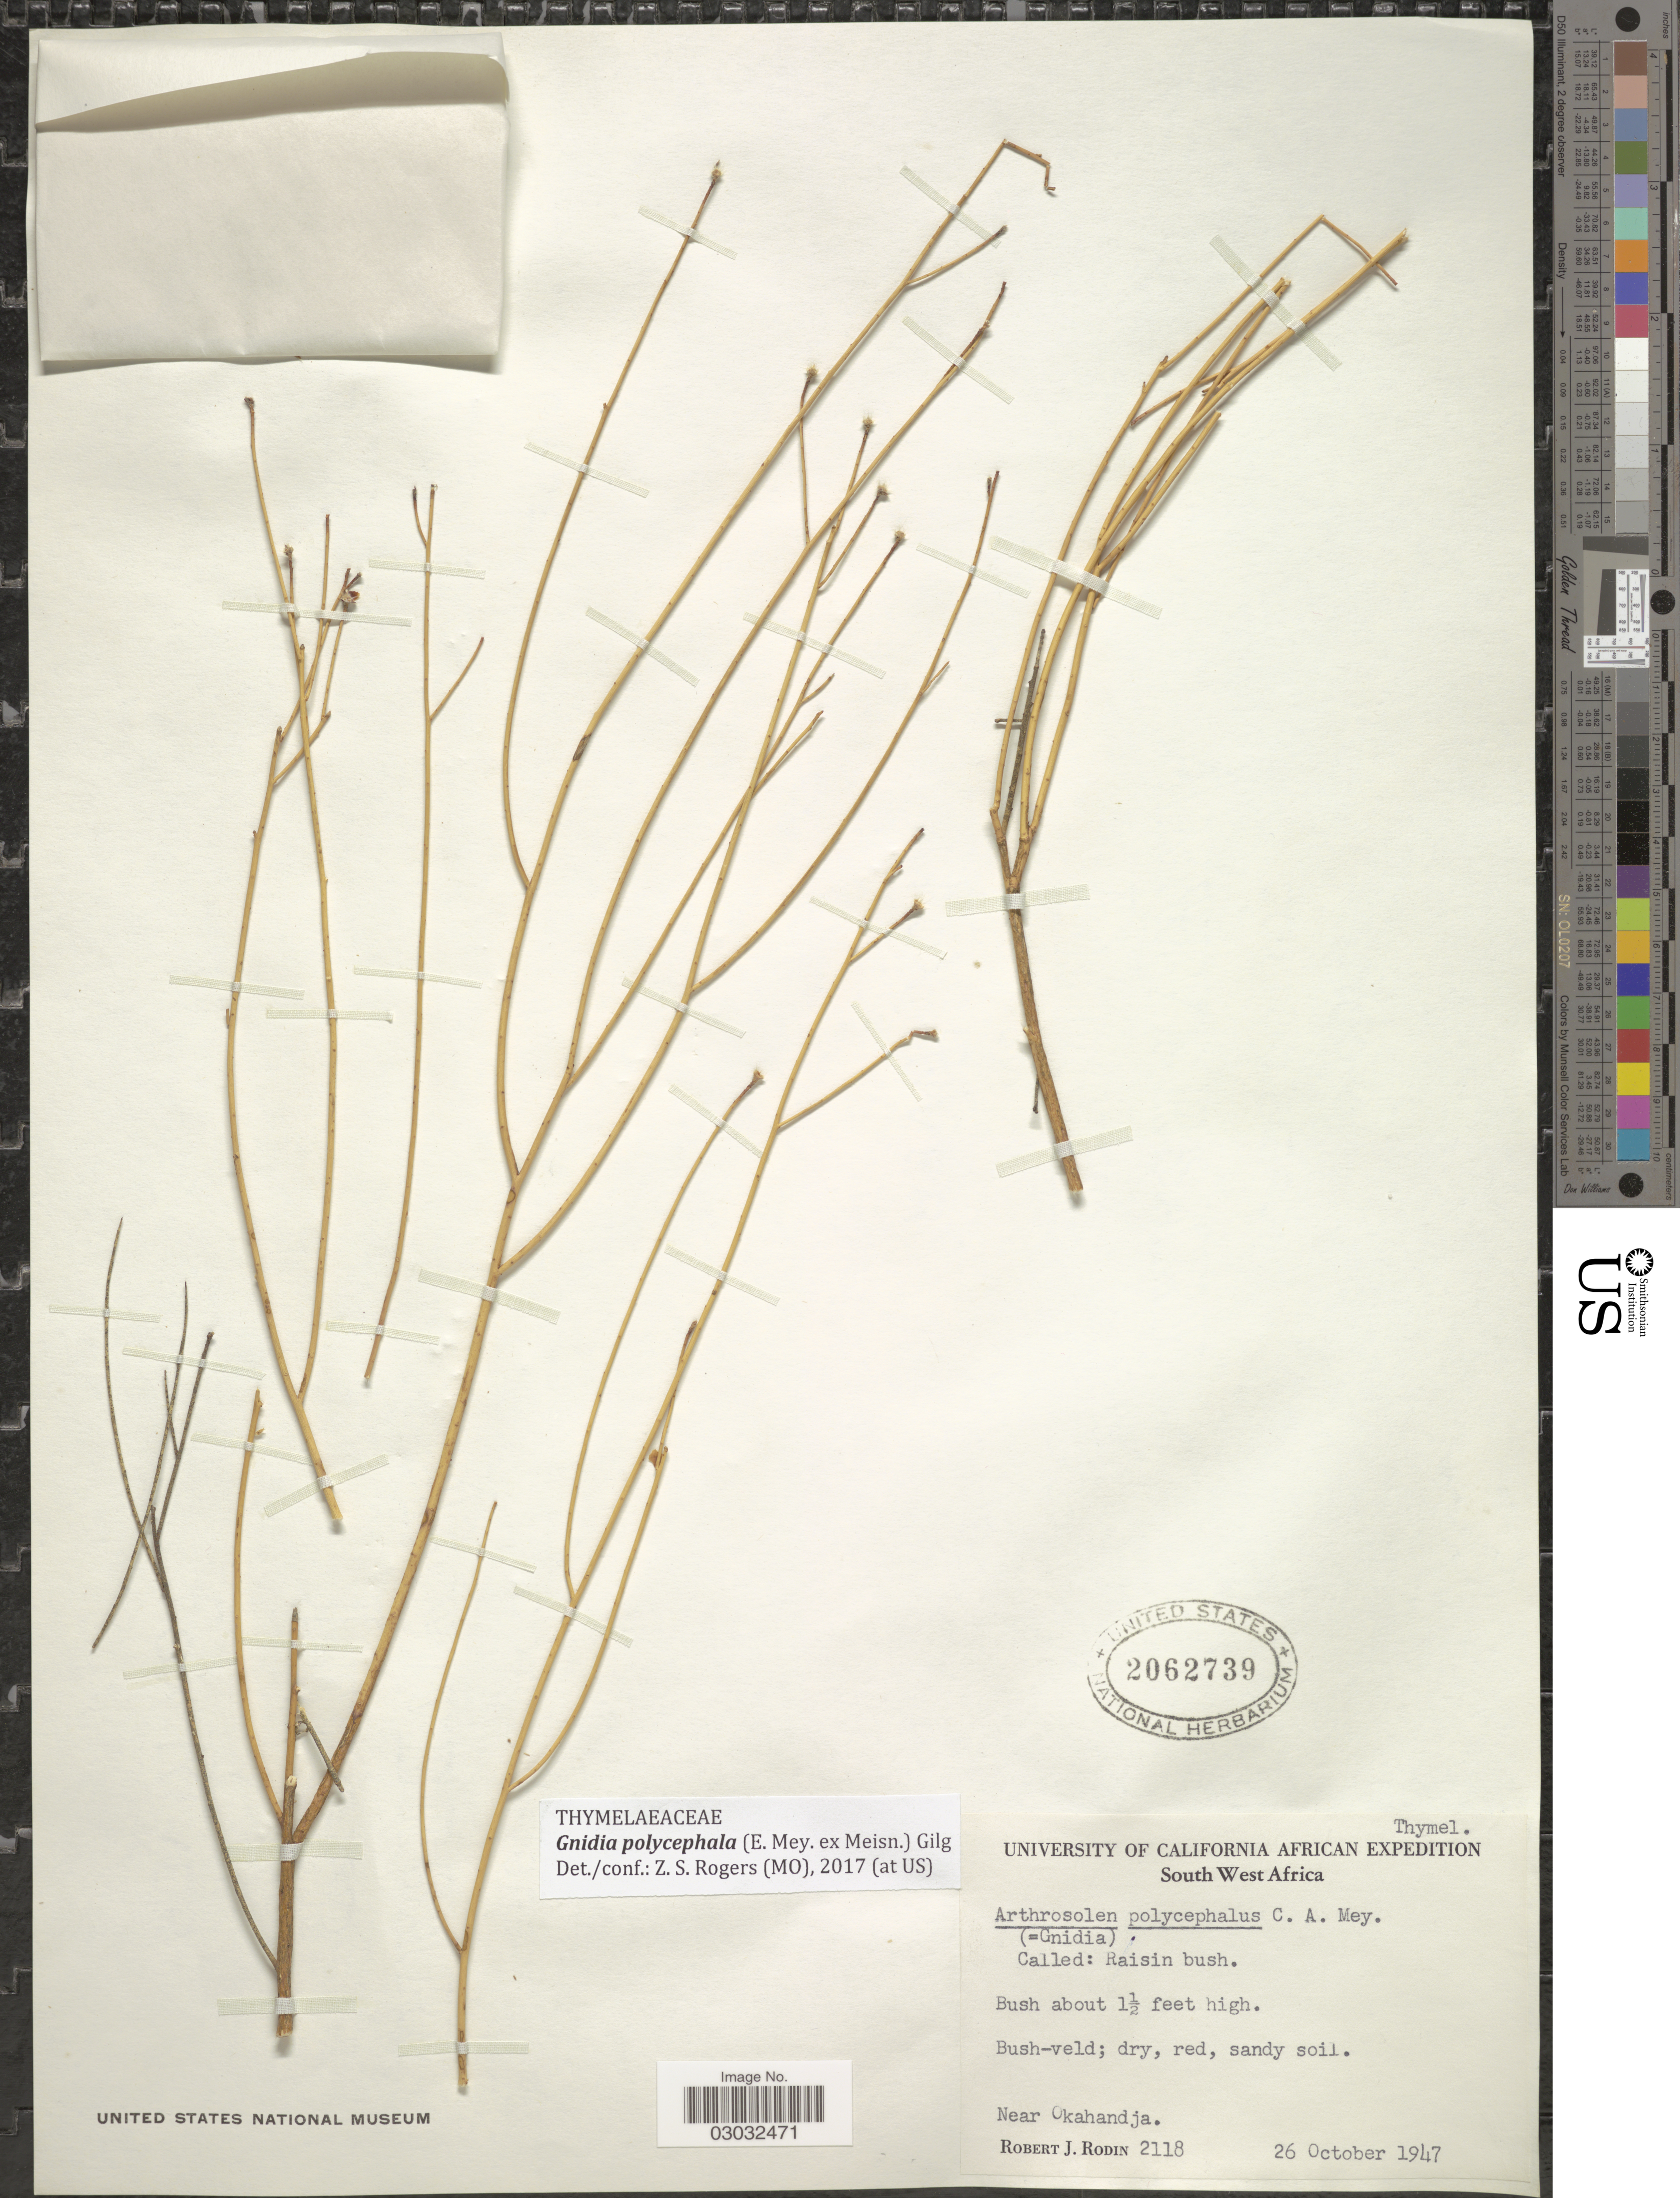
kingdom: Plantae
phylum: Tracheophyta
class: Magnoliopsida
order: Malvales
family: Thymelaeaceae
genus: Lasiosiphon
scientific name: Lasiosiphon polycephalus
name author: (E. Mey. ex Meisn.) H. Pearson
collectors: R. J. Rodin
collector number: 2118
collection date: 1947-10-26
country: Namibia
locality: South West Africa. Near Okahandja.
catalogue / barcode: US 2062739